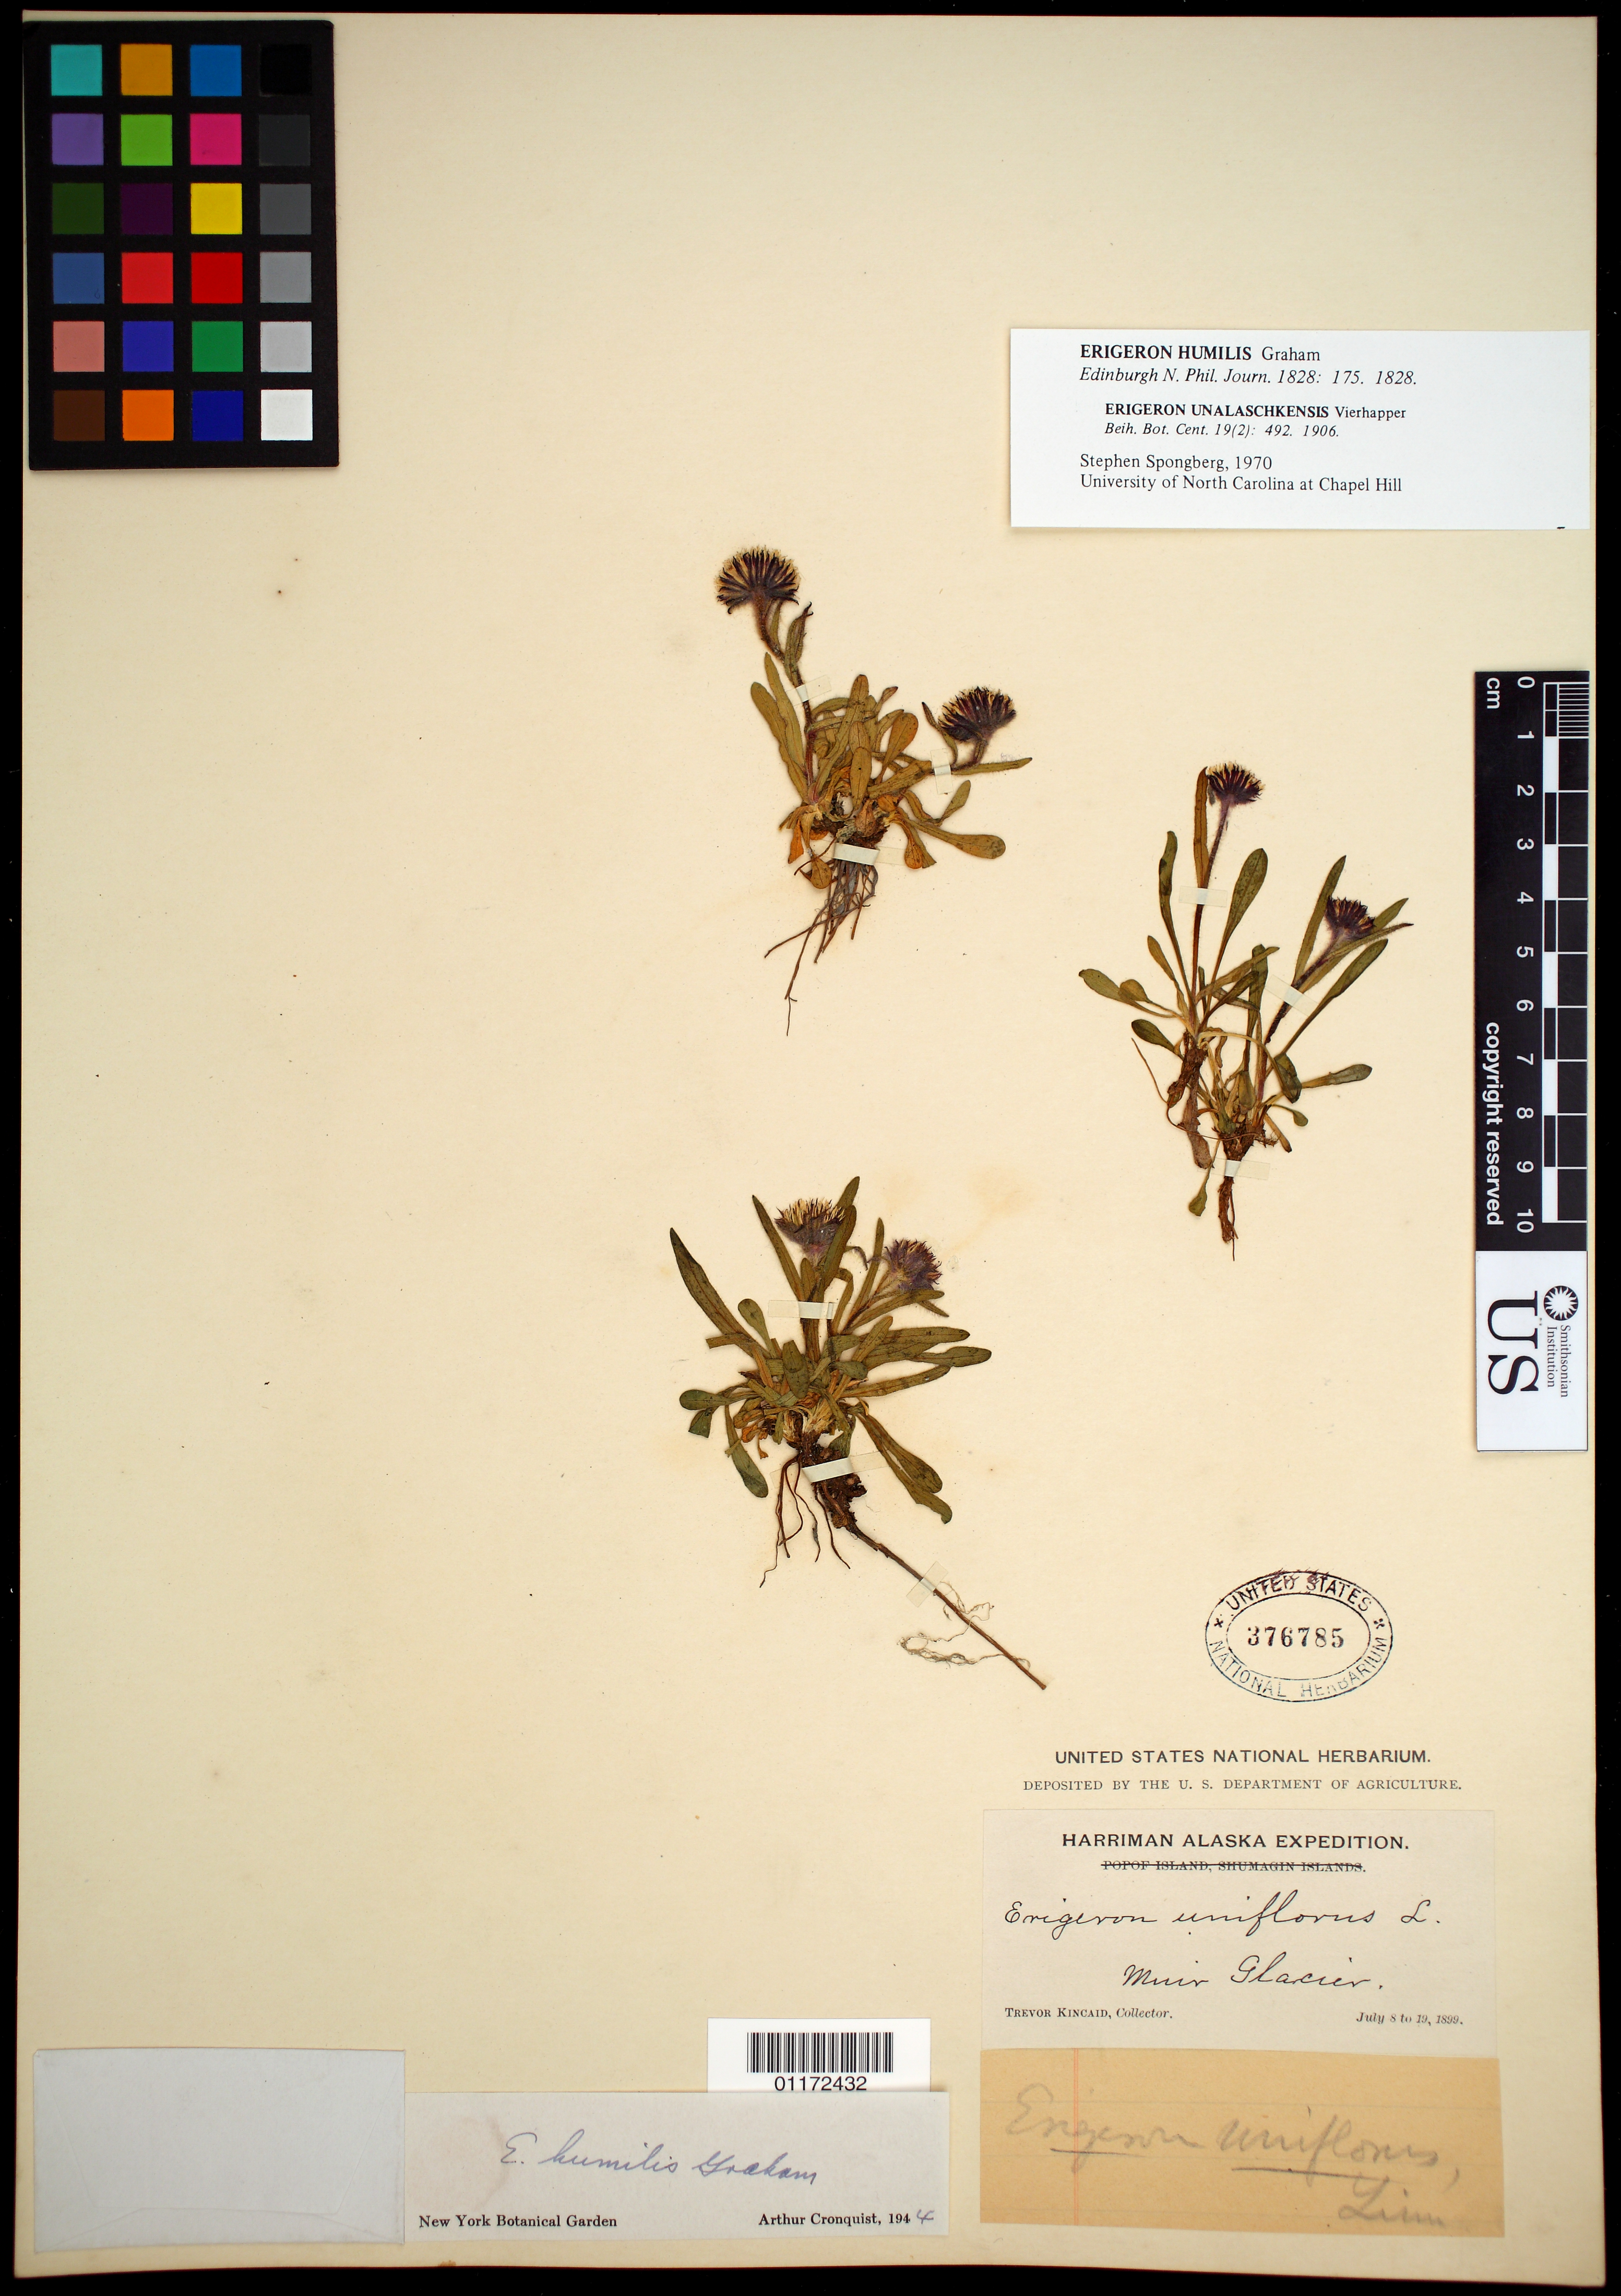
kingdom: Plantae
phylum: Tracheophyta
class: Magnoliopsida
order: Asterales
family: Asteraceae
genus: Erigeron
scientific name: Erigeron humilis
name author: Graham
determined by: Spongberg, S. A.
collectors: T. C. Kincaid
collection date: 1899-07-08/1899-07-19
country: United States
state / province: Alaska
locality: Muir Glacier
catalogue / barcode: US 376785